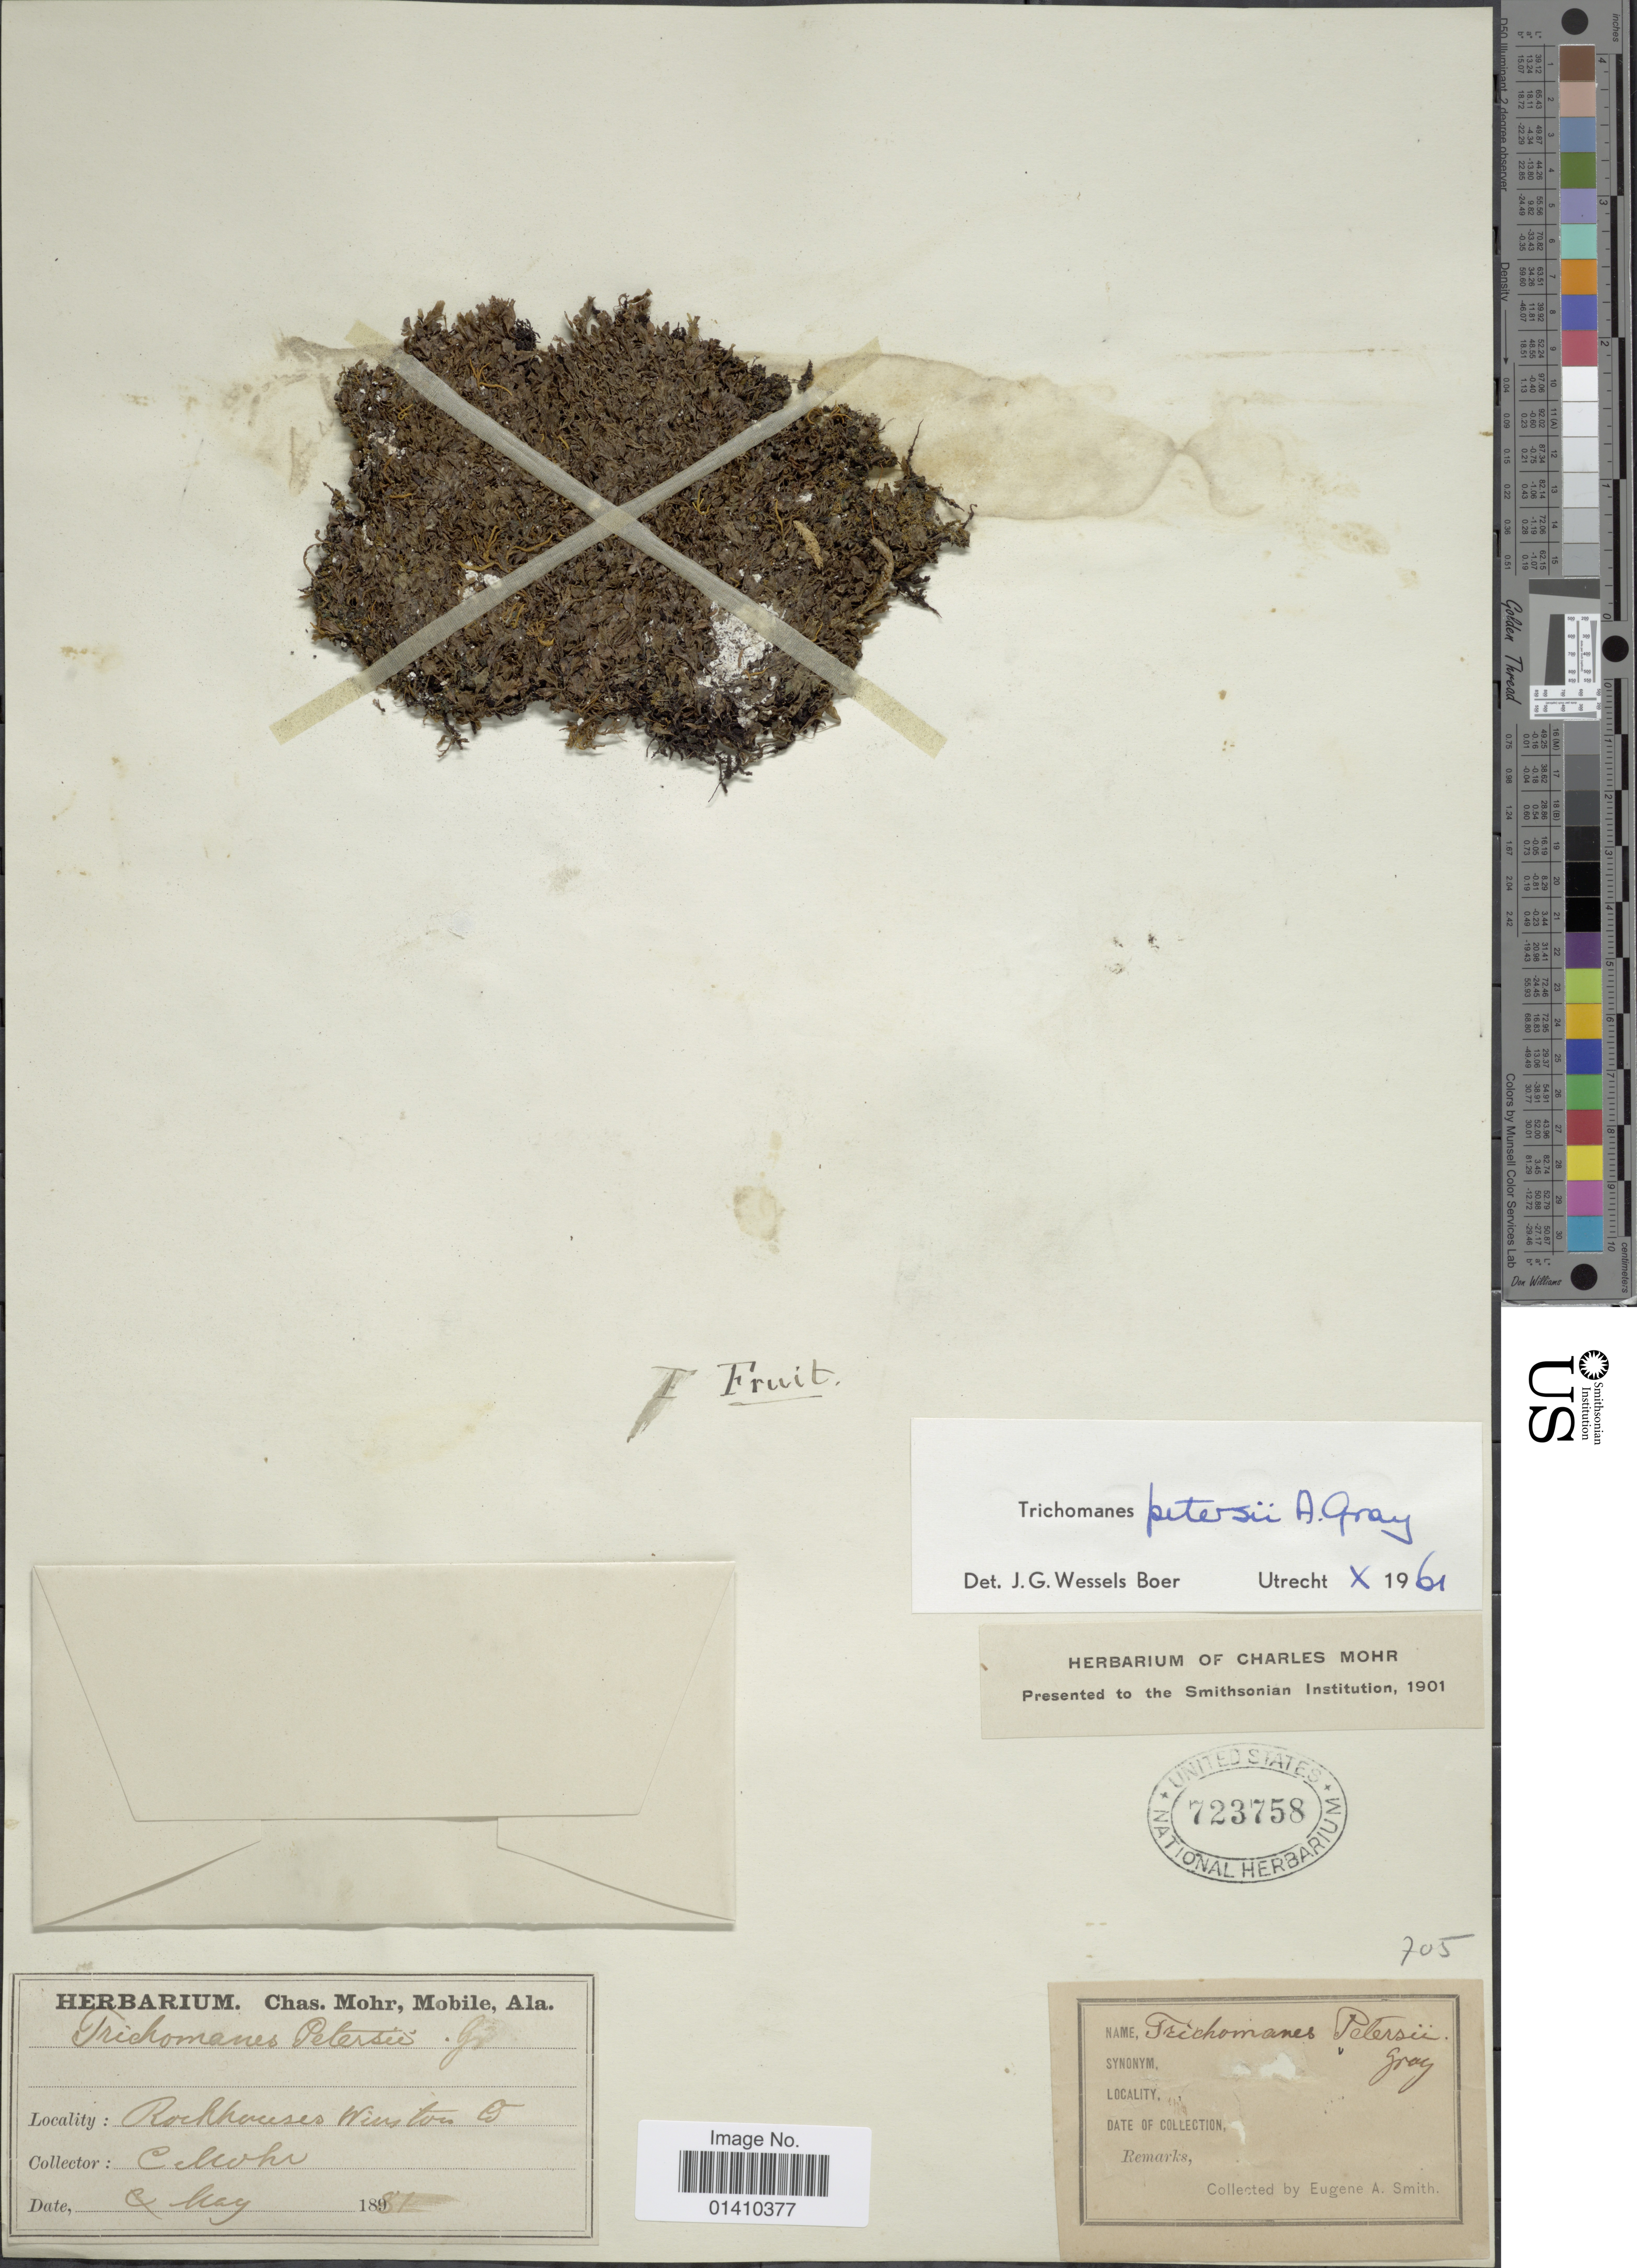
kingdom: Plantae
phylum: Tracheophyta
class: Polypodiopsida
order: Hymenophyllales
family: Hymenophyllaceae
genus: Didymoglossum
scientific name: Didymoglossum petersii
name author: (A. Gray) Copel.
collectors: C. T. Mohr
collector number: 705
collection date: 1887-05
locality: Rockhouses Winstouns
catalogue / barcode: US 723758